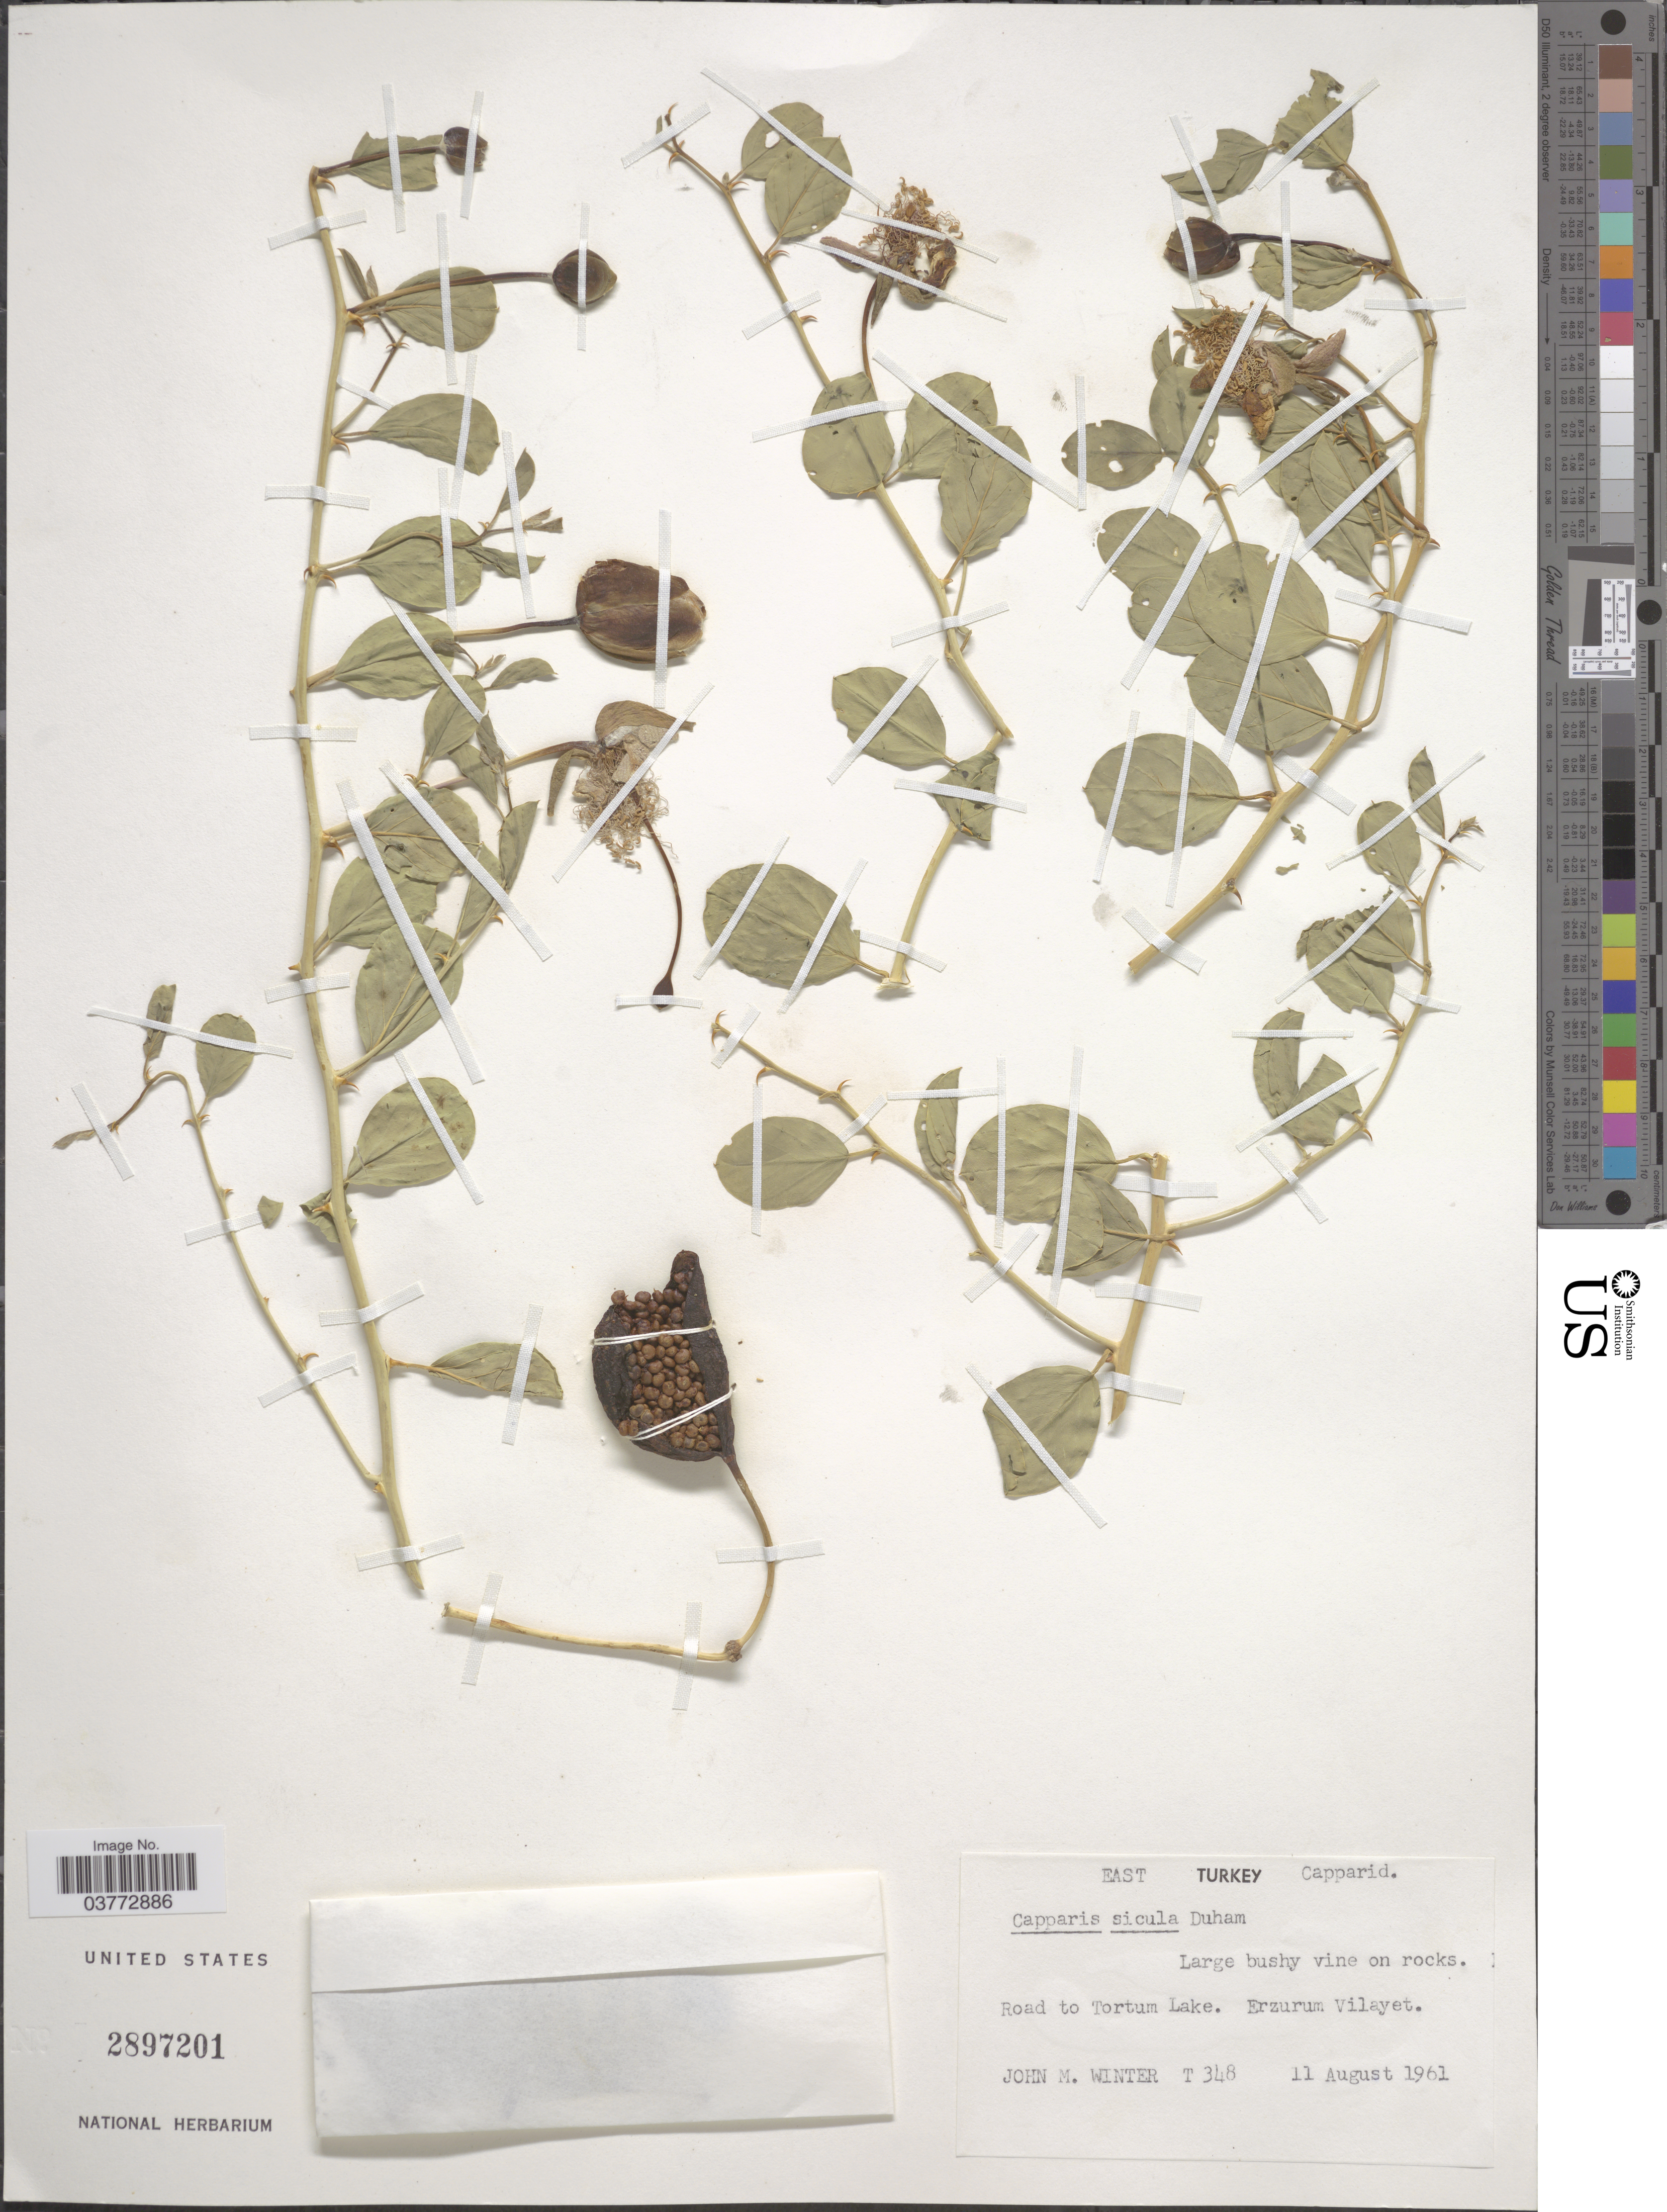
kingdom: Plantae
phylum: Tracheophyta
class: Magnoliopsida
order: Brassicales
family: Capparaceae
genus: Capparis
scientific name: Capparis sicula subsp. sicula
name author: Veill. ex Duhamel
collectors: J. M. Winter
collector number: T348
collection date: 1961-08-11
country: Turkey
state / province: Erzurum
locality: East Turkey. Road to Tortum Lake. Erzurum Vilayet.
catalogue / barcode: US 2897201